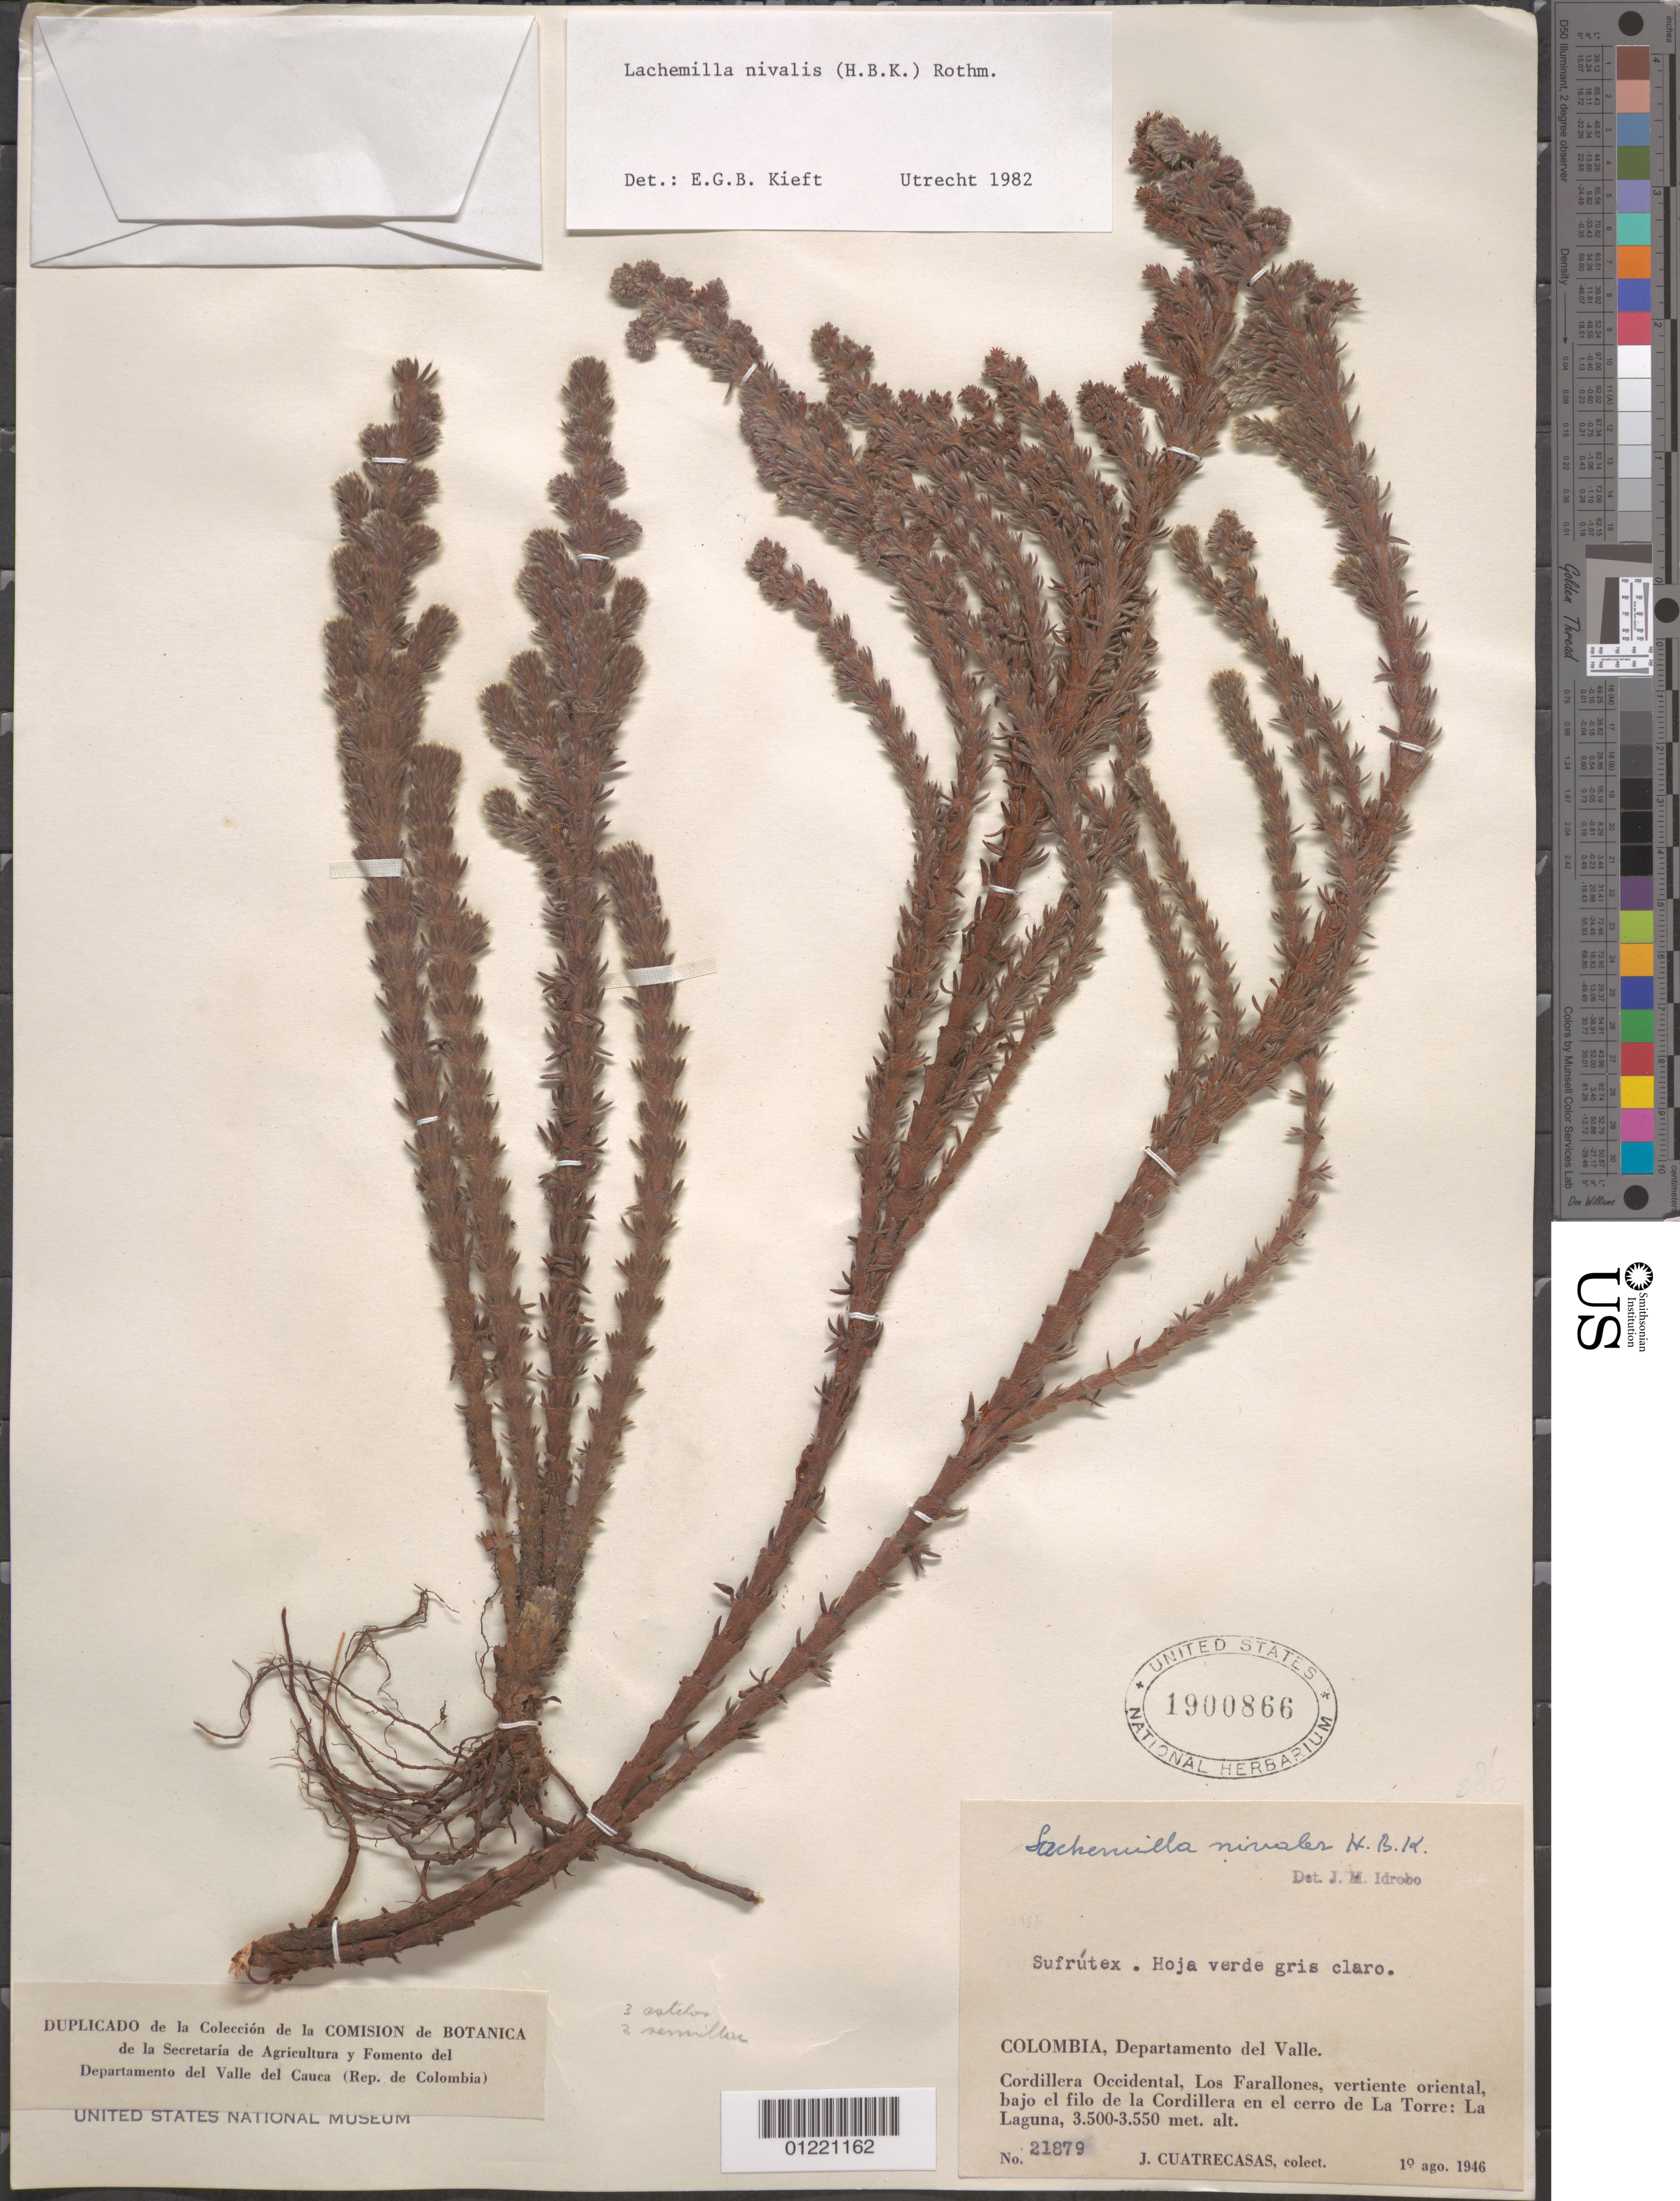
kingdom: Plantae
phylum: Tracheophyta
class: Magnoliopsida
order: Rosales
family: Rosaceae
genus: Lachemilla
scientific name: Lachemilla nivalis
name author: (Kunth) Rothm.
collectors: J. Cuatrecasas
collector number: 21879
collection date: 1946-08-01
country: Colombia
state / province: Valle del Cauca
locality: Cordillera Occidental, Los Farallones, vertiente oriental, bajo el filo de la Cordillera en el cerro de La Torre: La Laguna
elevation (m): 3500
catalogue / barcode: US 1900866